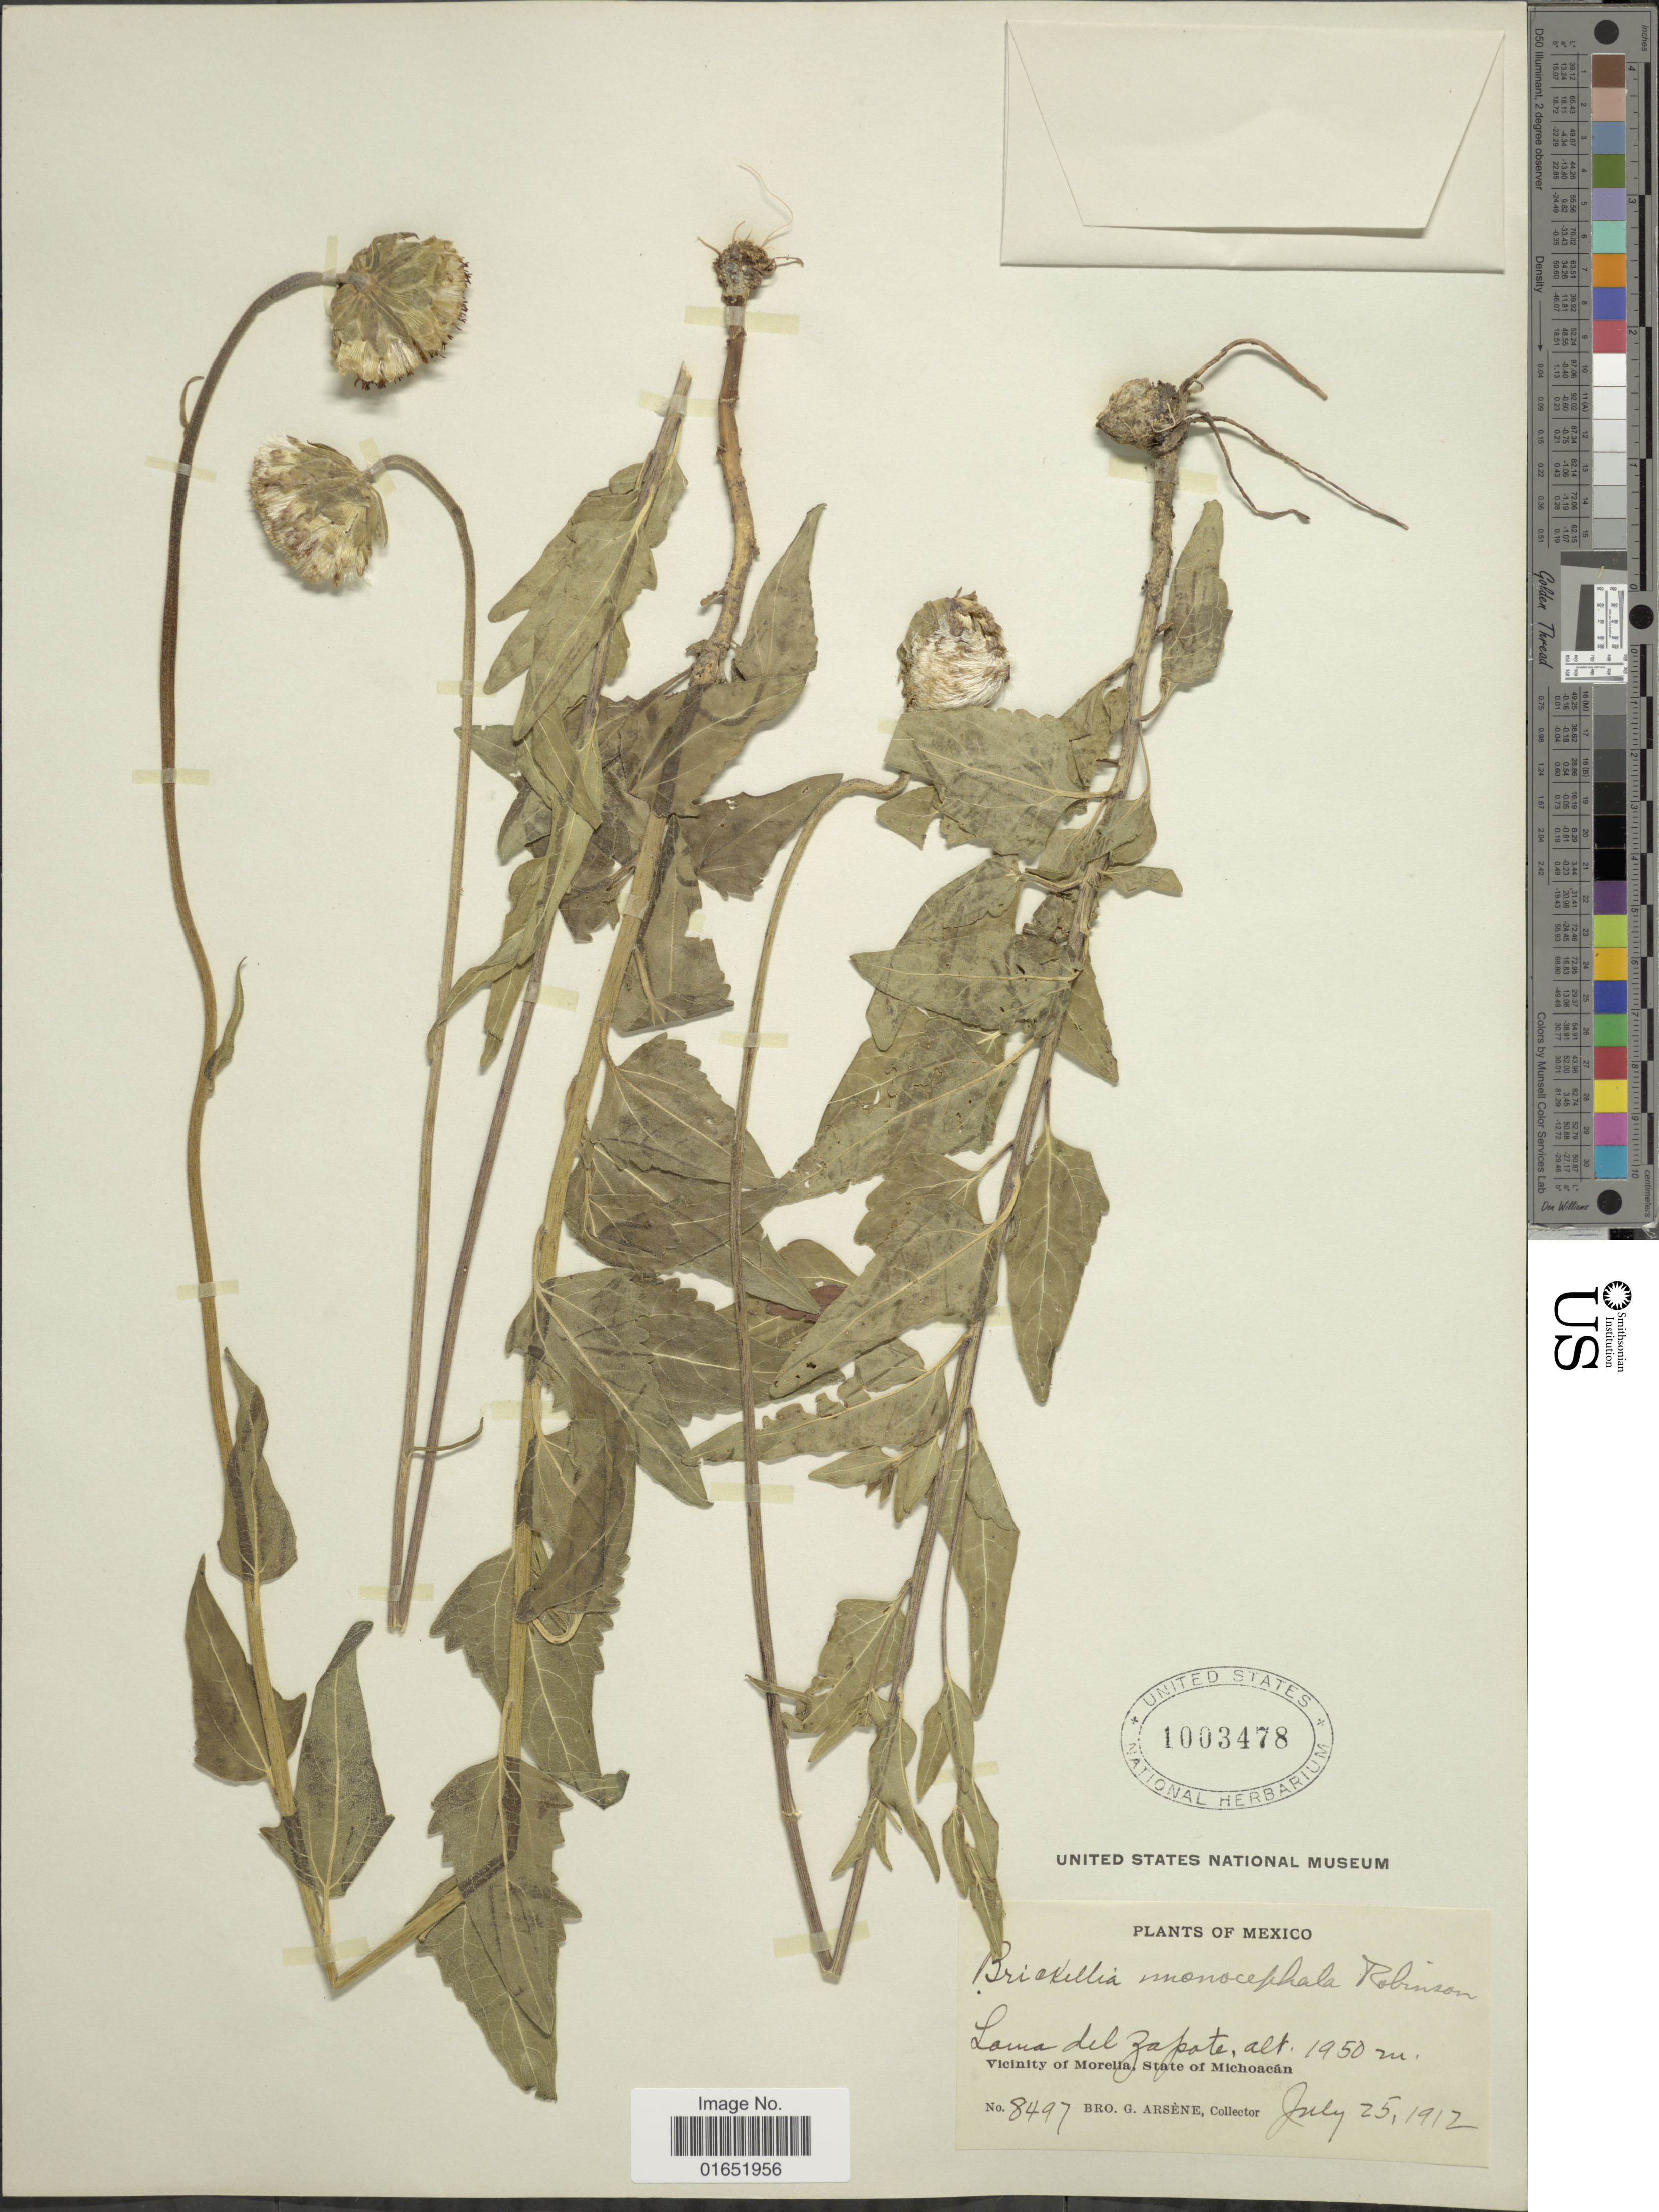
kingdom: Plantae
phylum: Tracheophyta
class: Magnoliopsida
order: Asterales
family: Asteraceae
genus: Brickellia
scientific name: Brickellia monocephala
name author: B.L. Rob.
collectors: Bro. G. Arsène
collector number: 8497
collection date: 1912-07-25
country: Mexico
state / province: Michoacán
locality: Loma del Zapota, Vicinity of Morelia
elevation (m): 1950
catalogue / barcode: US 1003478